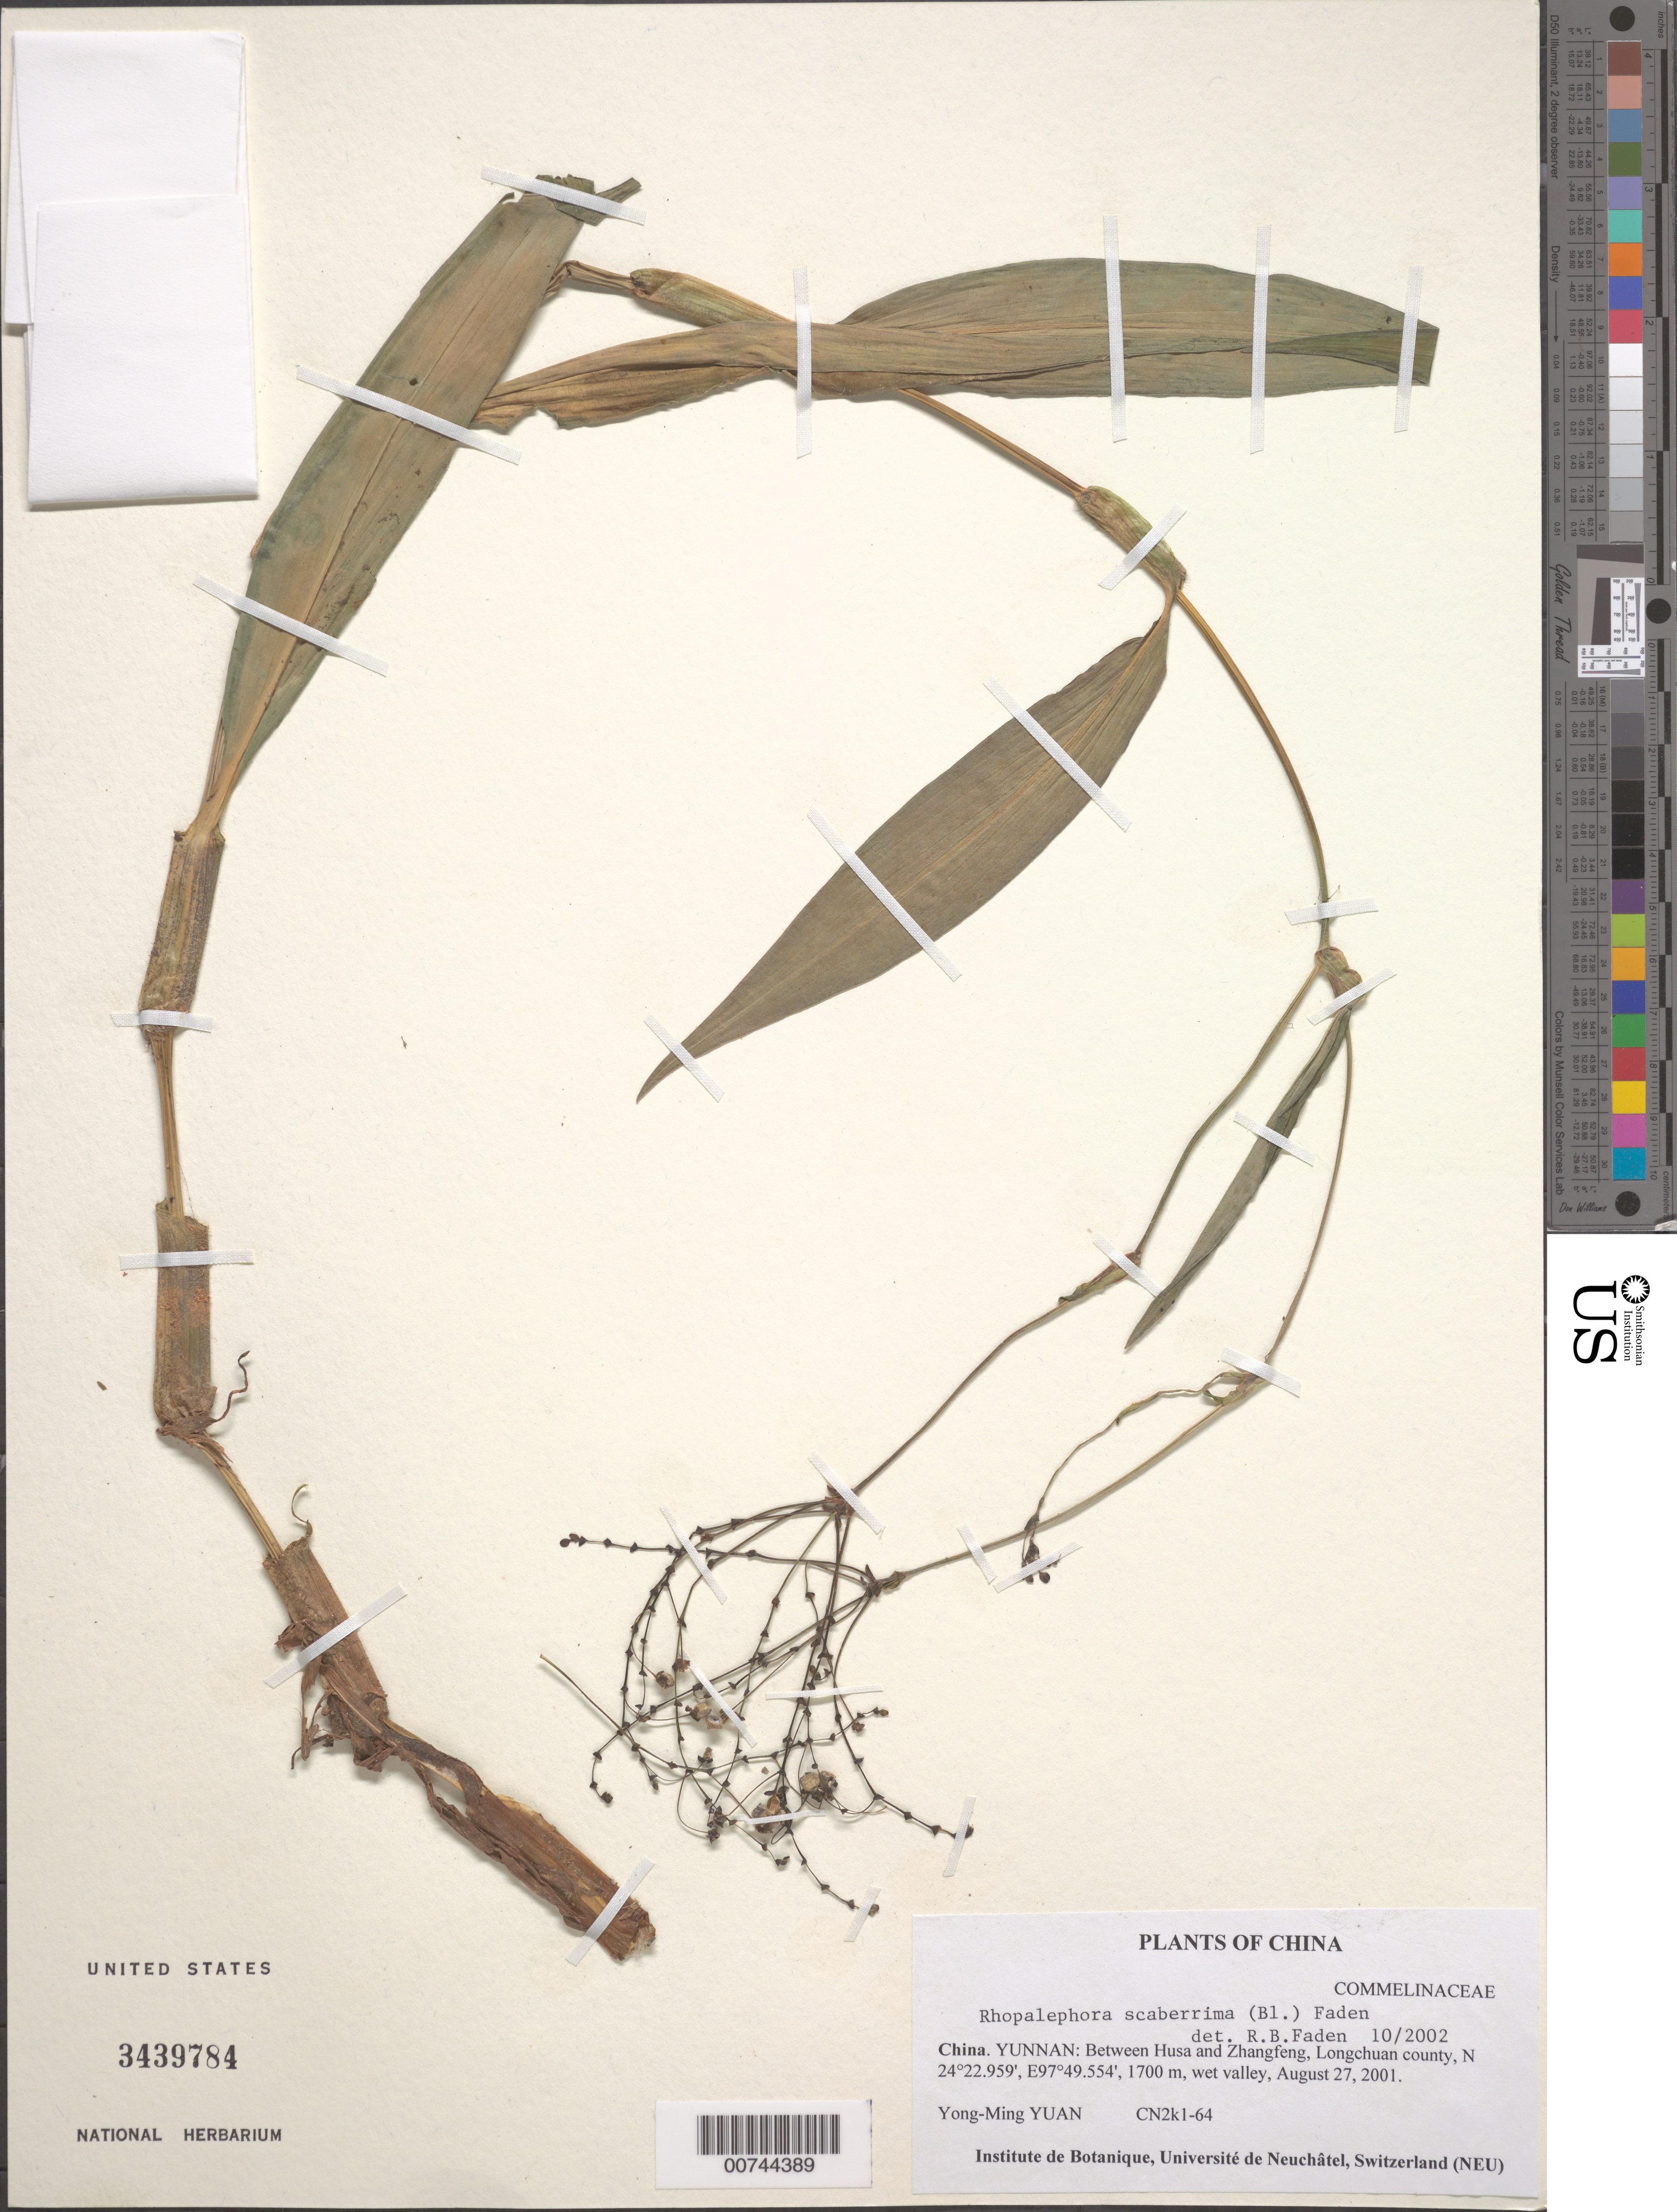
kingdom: Plantae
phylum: Tracheophyta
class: Liliopsida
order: Commelinales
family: Commelinaceae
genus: Rhopalephora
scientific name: Rhopalephora scaberrima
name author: (Blume) Faden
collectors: Y. M. Yuan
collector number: CN2k1-64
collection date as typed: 27 Aug 2001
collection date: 2001-08-27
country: China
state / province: Yunnan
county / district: Longchuan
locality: Between Husa and Zhangfeng.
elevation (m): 1700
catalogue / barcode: US 3439784